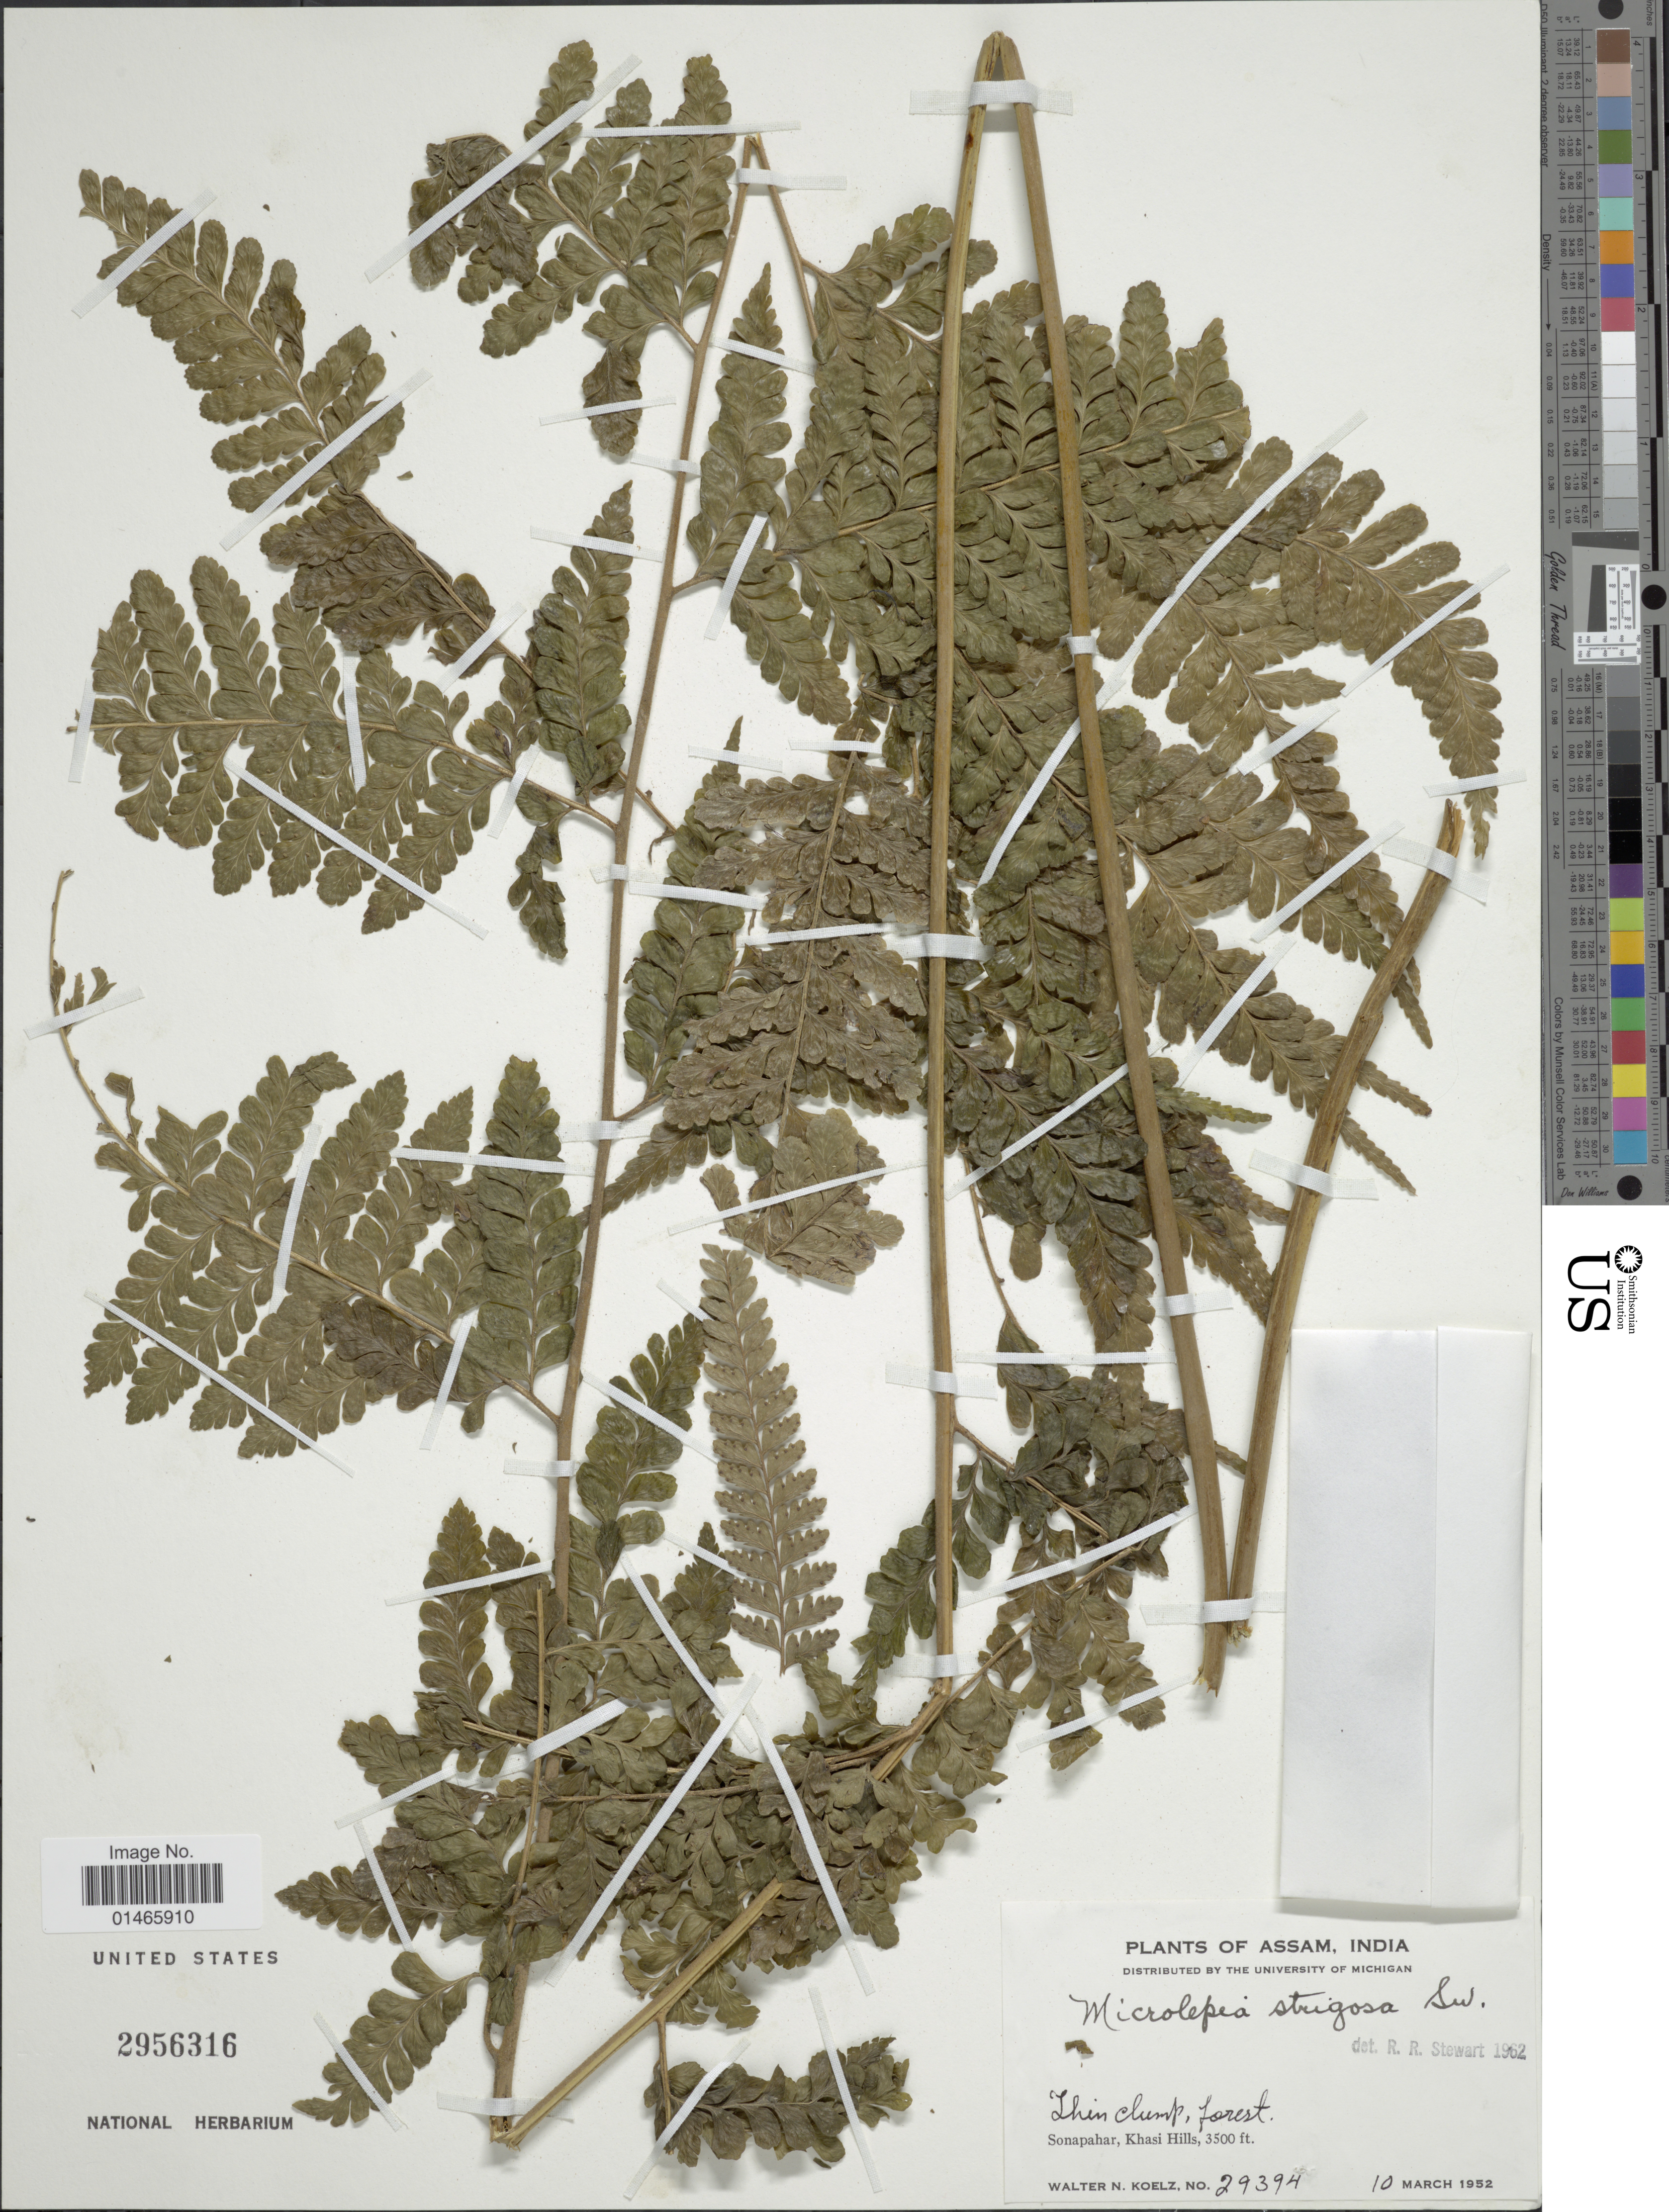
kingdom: Plantae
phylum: Tracheophyta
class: Polypodiopsida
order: Polypodiales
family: Dennstaedtiaceae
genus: Microlepia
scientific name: Microlepia strigosa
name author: (Thunb.) J. Presl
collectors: W. N. Koelz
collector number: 29394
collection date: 1952-03-10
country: India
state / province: Meghalaya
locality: Thin clump, forest, Sonapahar, Khasi Hills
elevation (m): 1067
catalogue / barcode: US 2956316